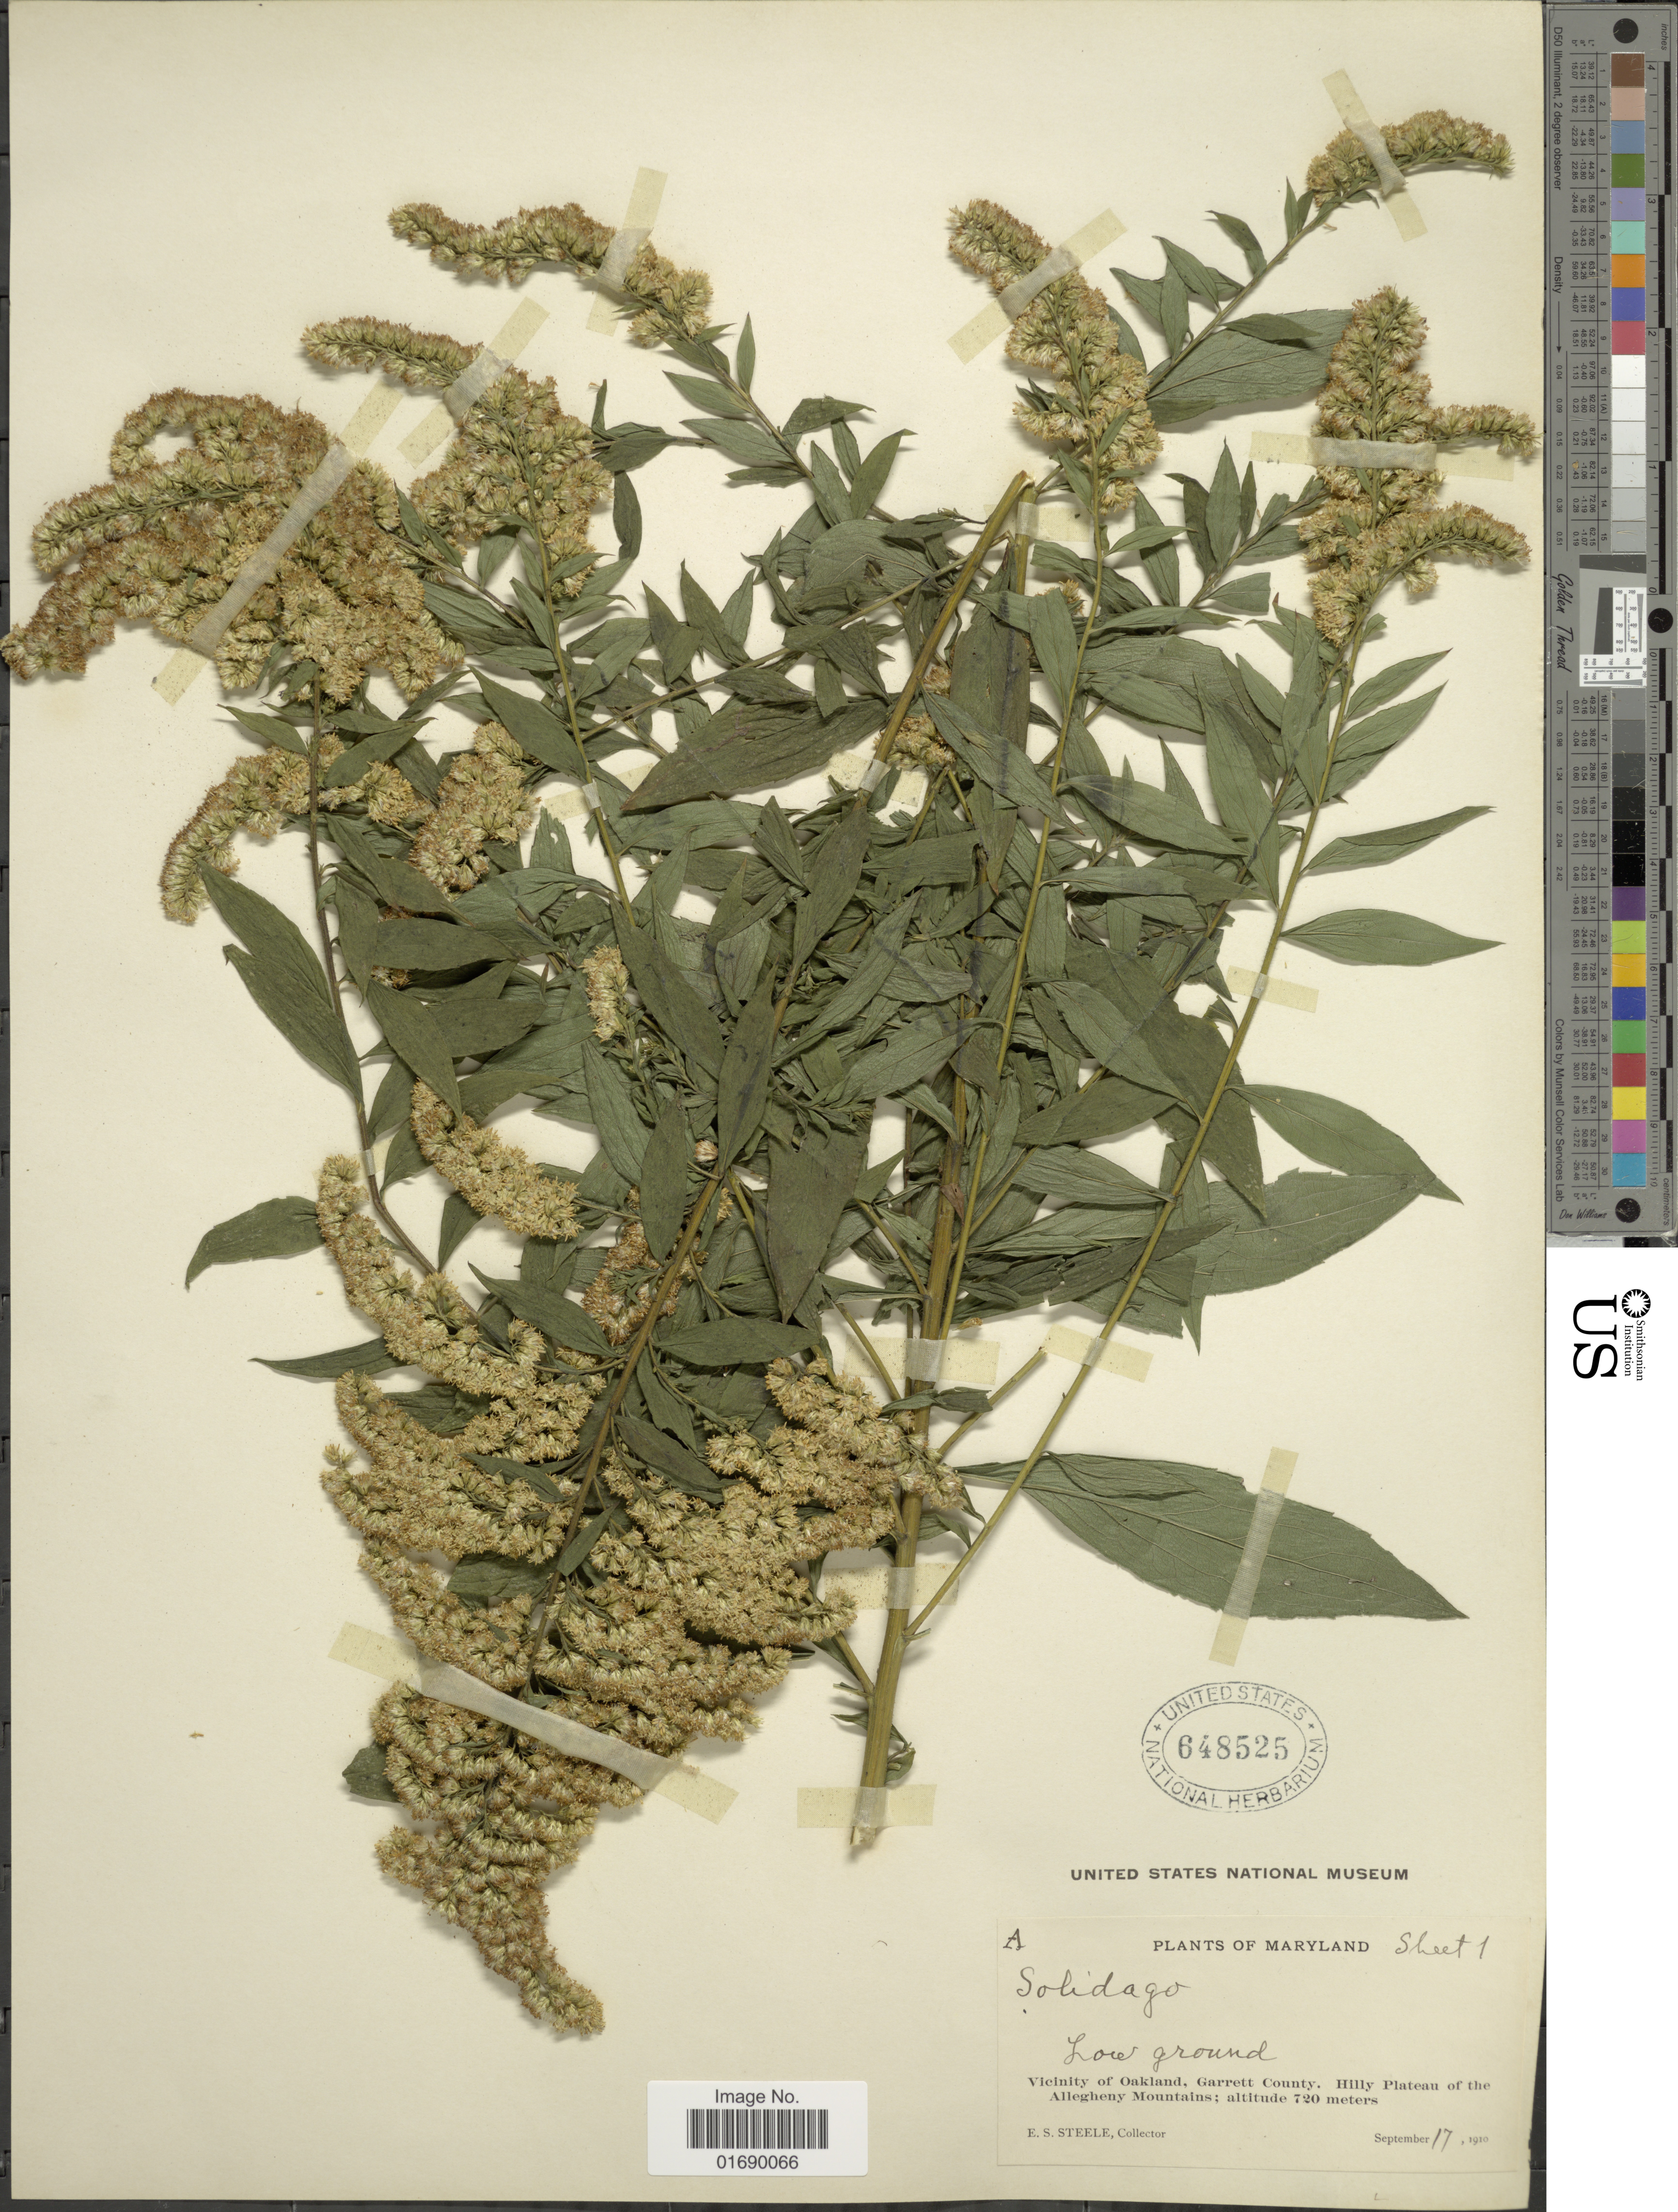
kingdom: Plantae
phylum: Tracheophyta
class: Magnoliopsida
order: Asterales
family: Asteraceae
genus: Solidago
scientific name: Solidago rugosa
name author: Mill.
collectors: E. Steele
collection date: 1910-09-17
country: United States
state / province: Maryland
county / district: Garrett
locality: Low ground, Vicinity of Oakland, Garrett County, Hilly Plateau of the Allegheny Mountains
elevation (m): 720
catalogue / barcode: US 648525